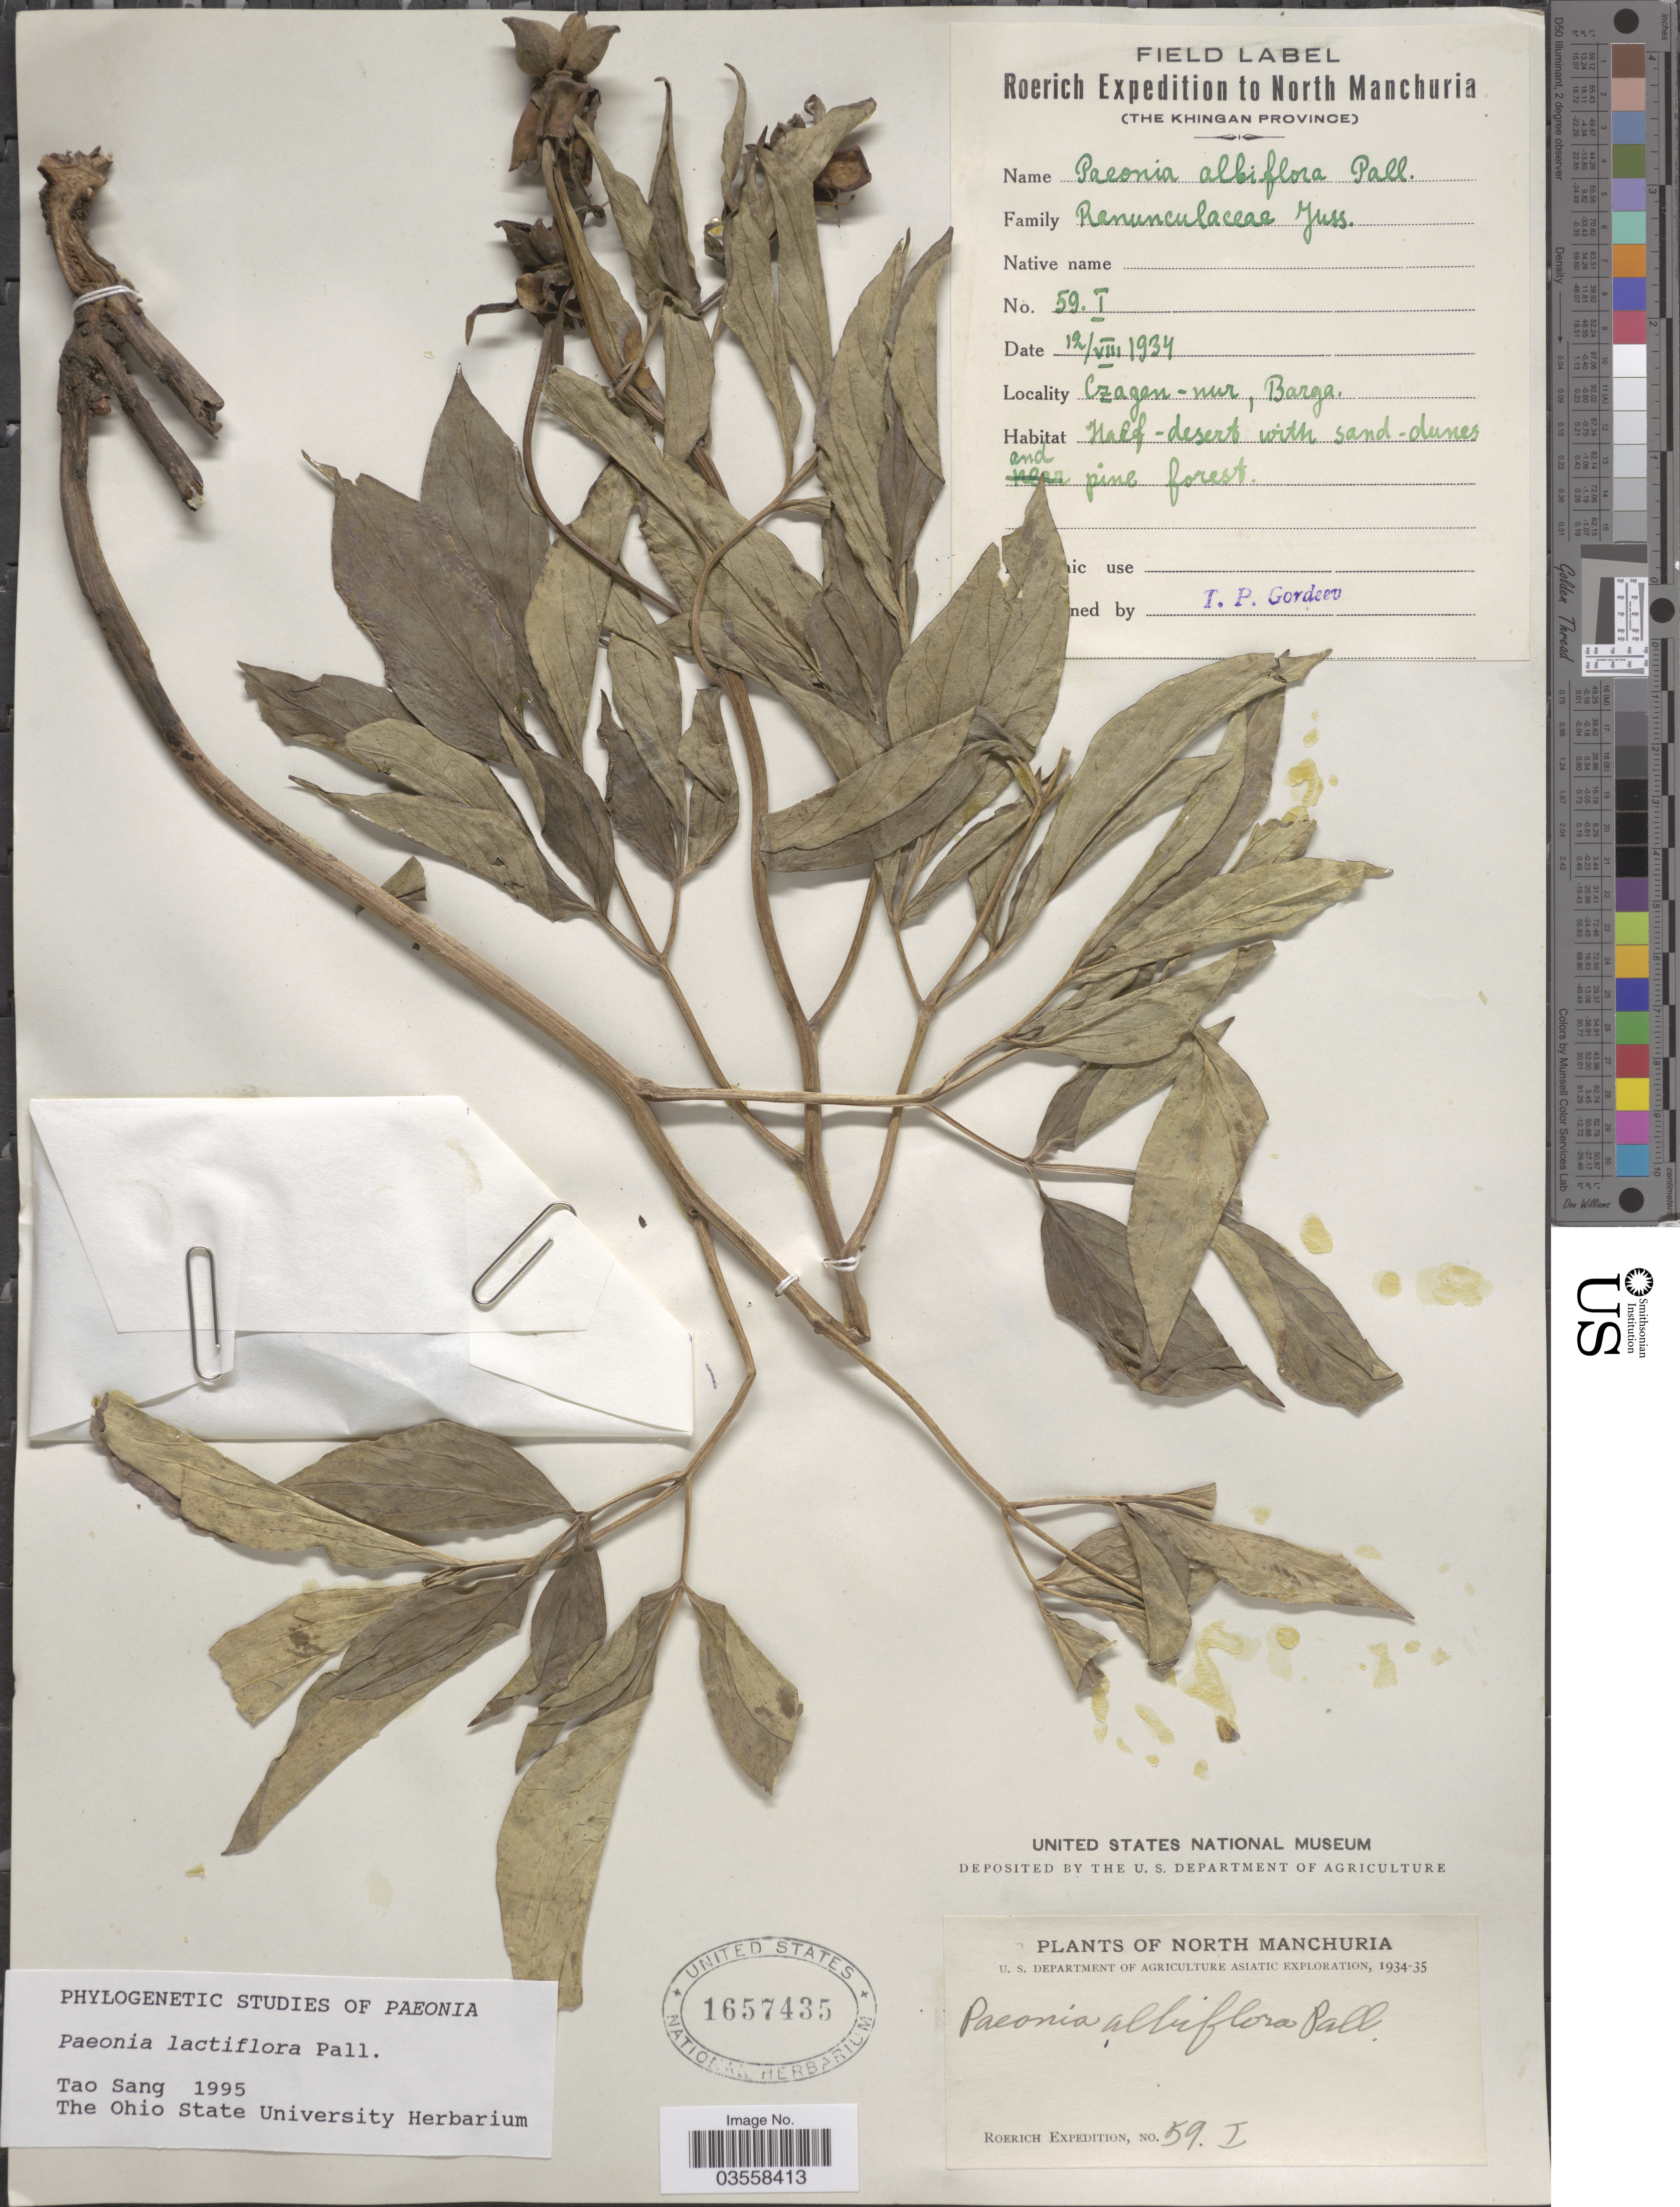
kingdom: Plantae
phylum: Tracheophyta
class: Magnoliopsida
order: Saxifragales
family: Paeoniaceae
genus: Paeonia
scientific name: Paeonia lactiflora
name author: Pall.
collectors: Roerich Expedition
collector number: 59I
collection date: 1994-08-12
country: China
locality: North Manchuria. Czagen-nur, Barga.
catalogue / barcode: US 1657435